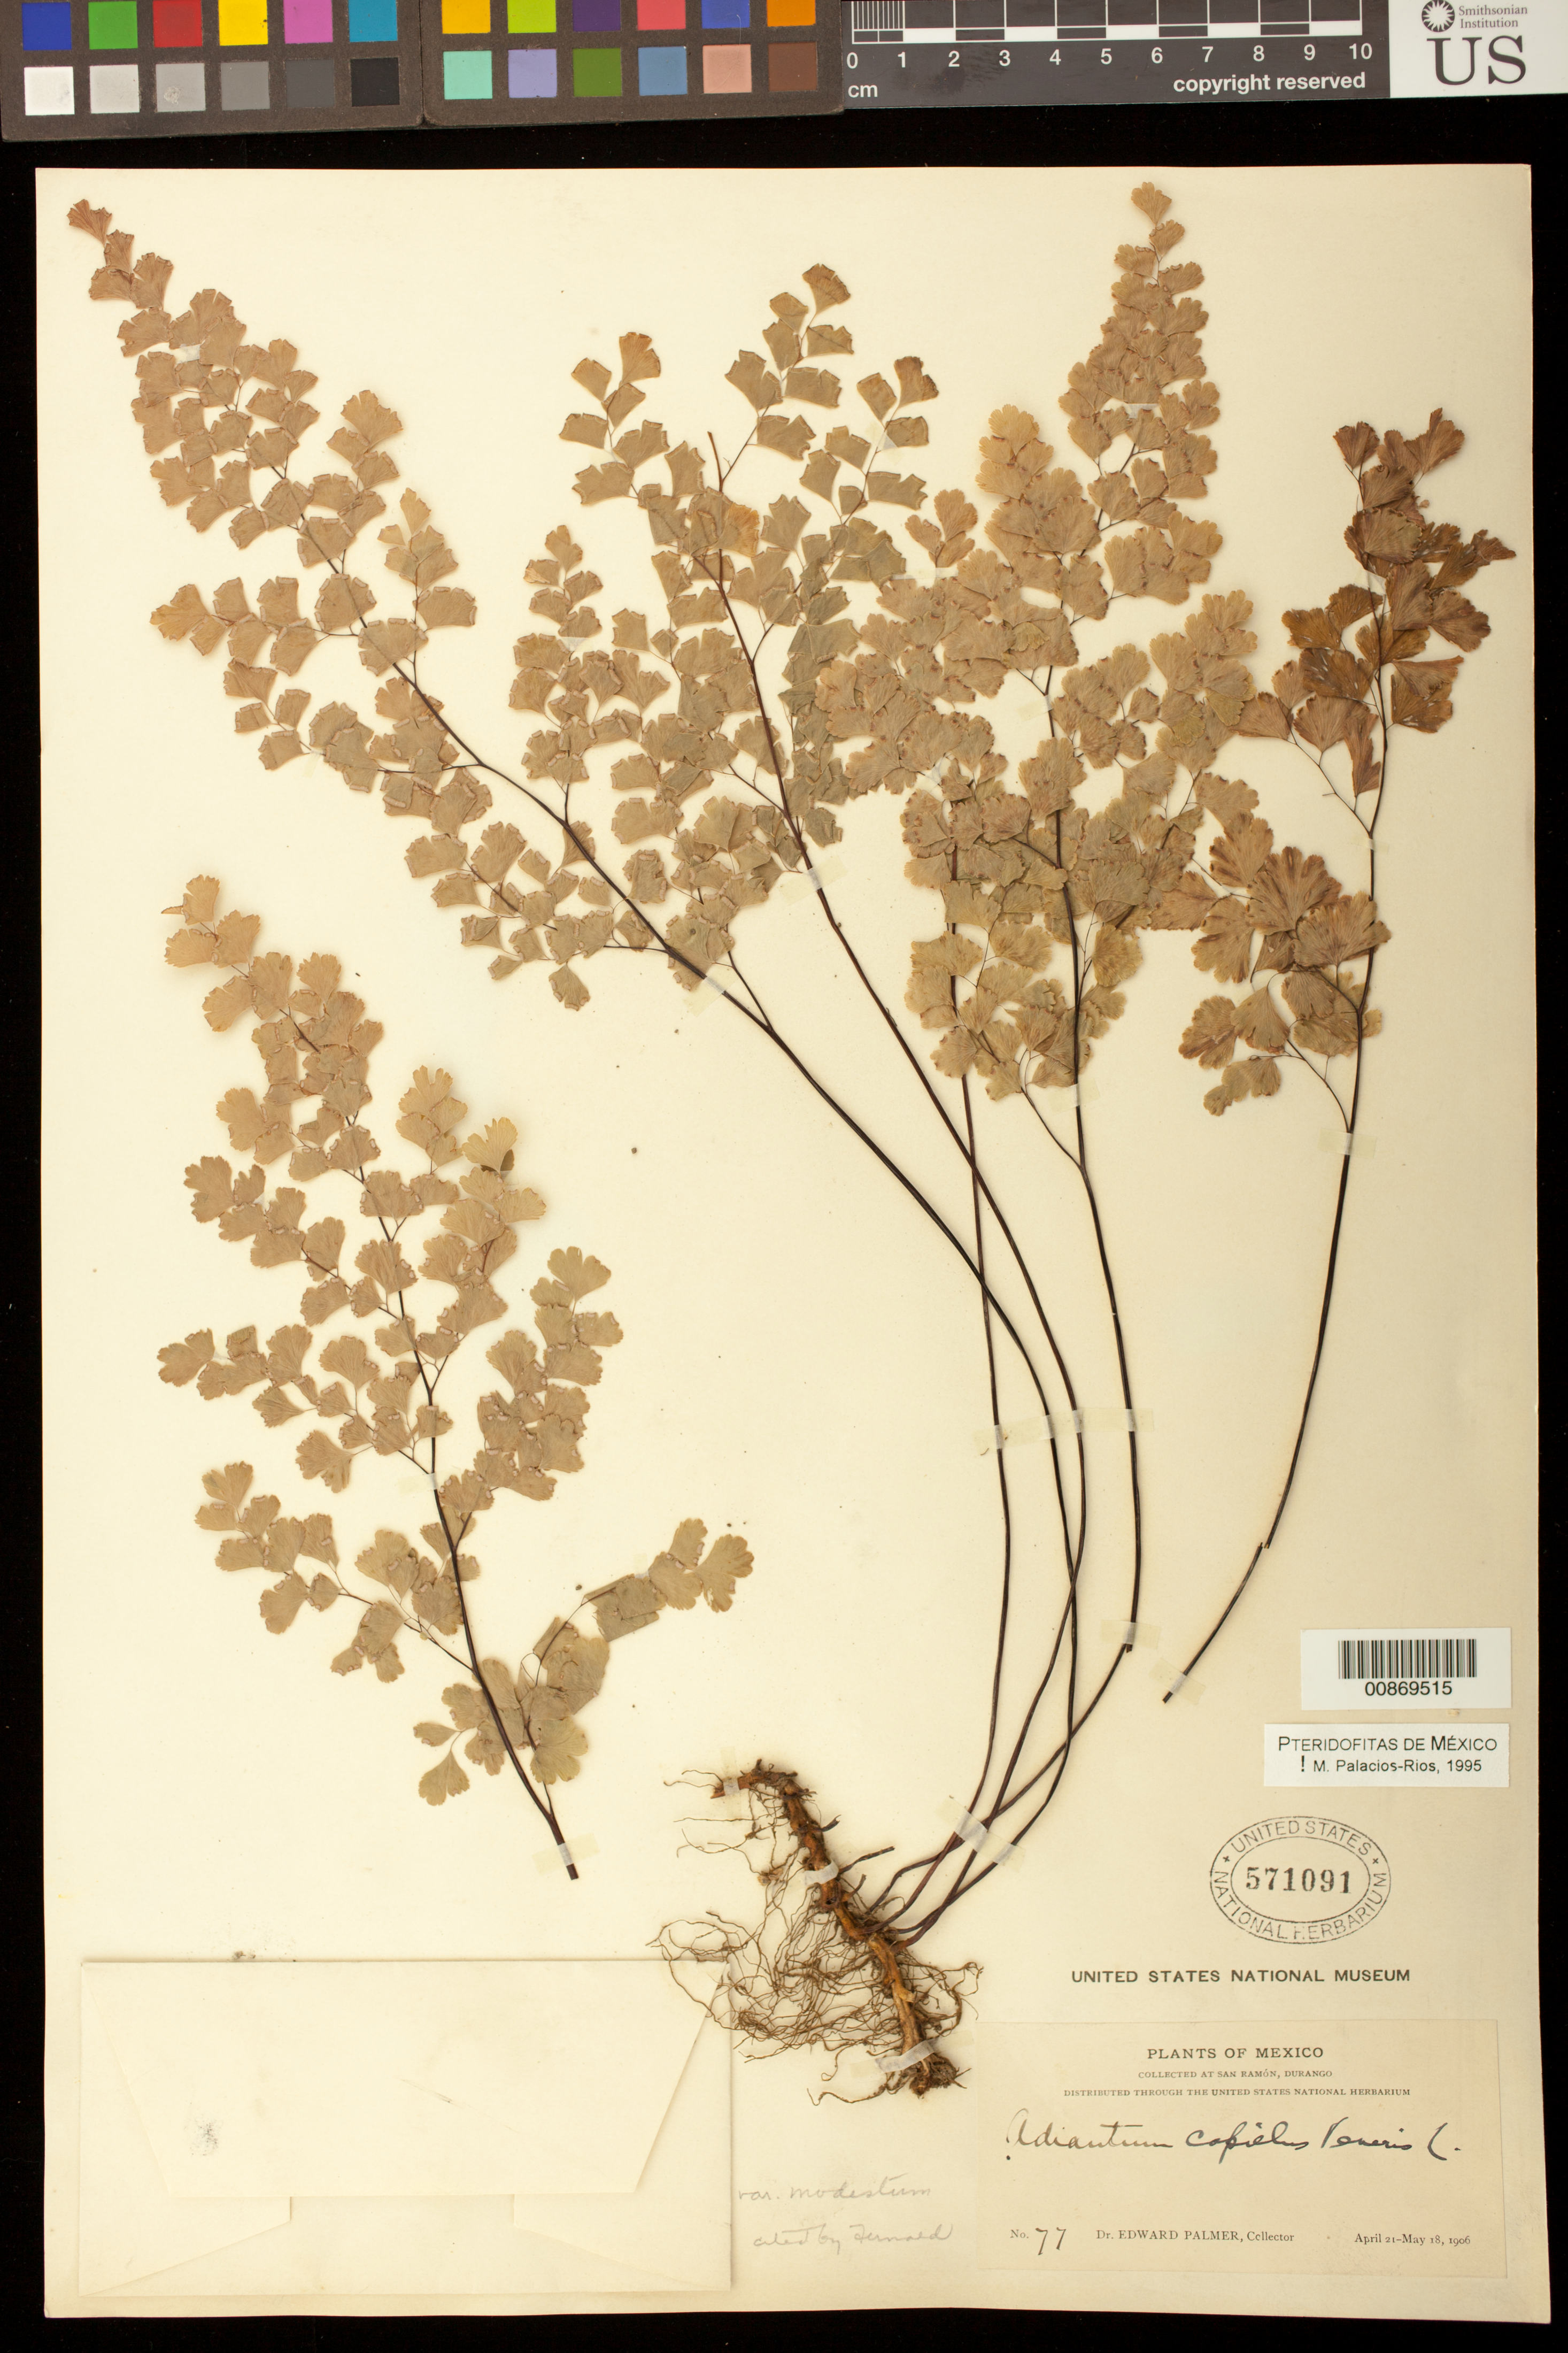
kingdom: Plantae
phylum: Tracheophyta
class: Polypodiopsida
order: Polypodiales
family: Pteridaceae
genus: Adiantum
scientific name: Adiantum capillus-veneris var. modestum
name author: (Underw.) Fernald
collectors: E. Palmer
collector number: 77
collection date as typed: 21 Apr 1906 to 18 May 1906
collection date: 1906-04-21/1906-05-18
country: Mexico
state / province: Durango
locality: San Ramón, Durango.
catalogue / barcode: US 571091